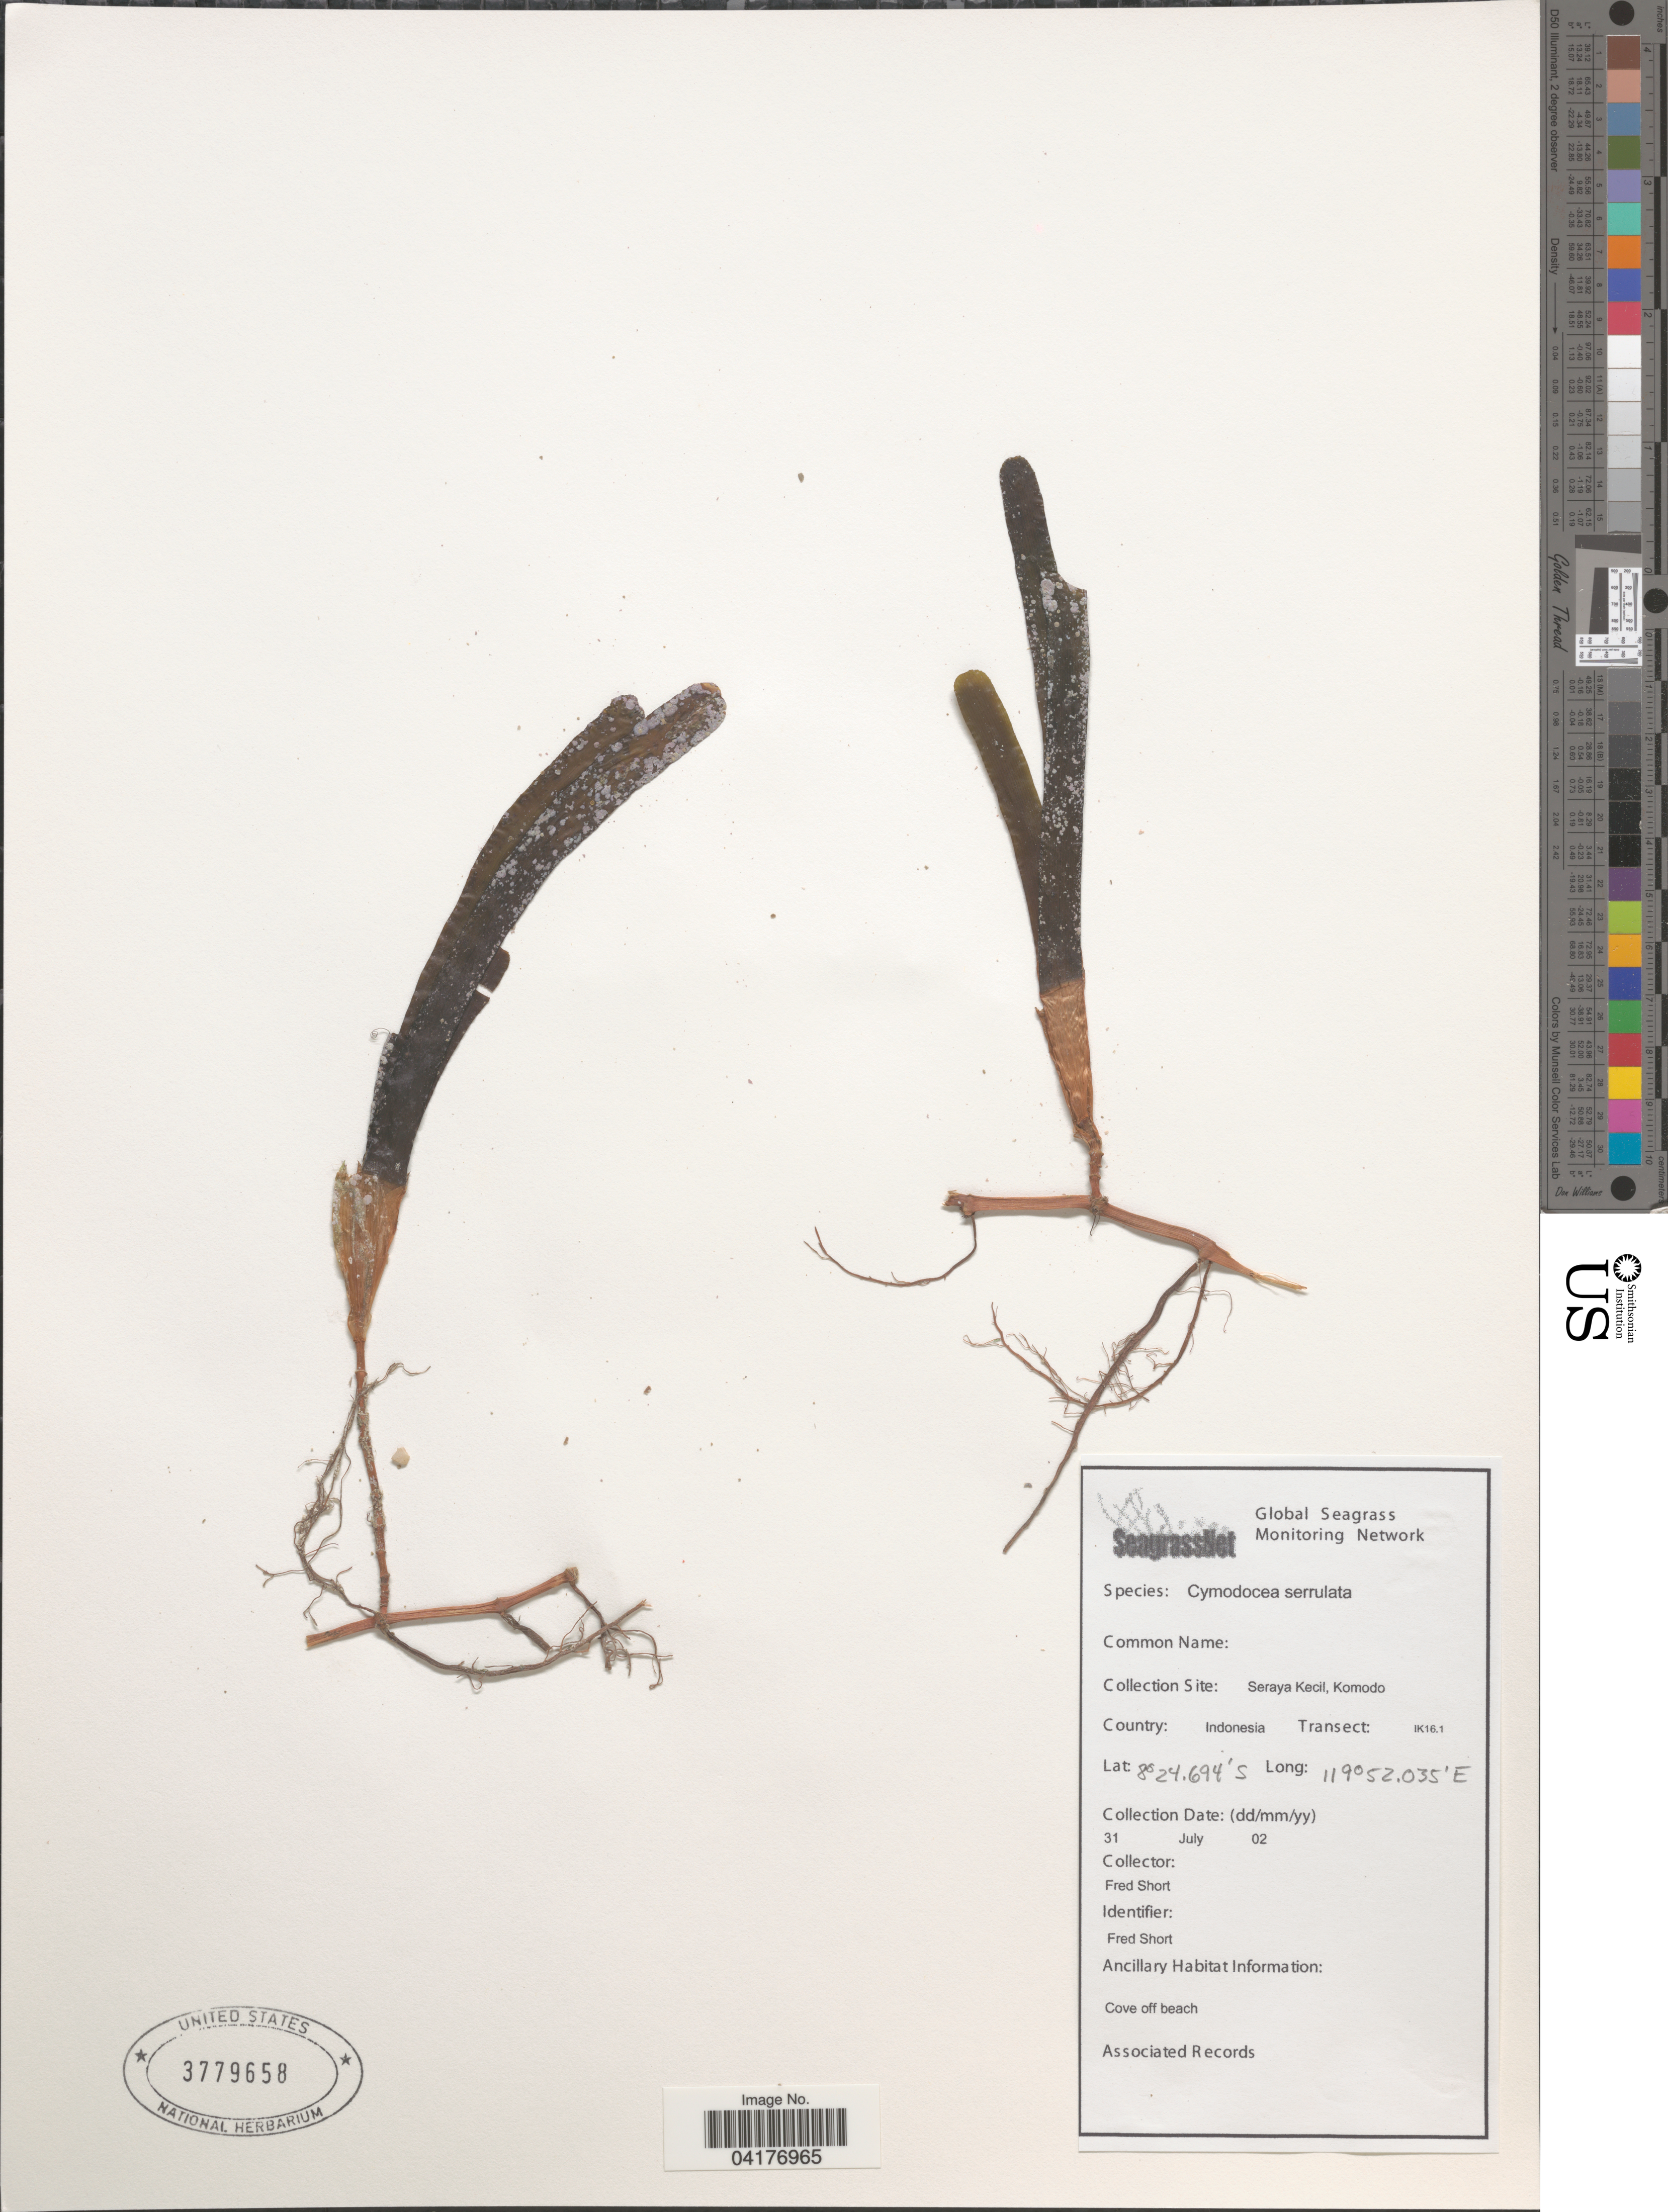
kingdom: Plantae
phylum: Tracheophyta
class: Liliopsida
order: Alismatales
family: Cymodoceaceae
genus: Cymodocea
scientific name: Cymodocea serrulata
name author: (R. Br.) Magnus & Ashers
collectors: F. Short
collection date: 2002-07-31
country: Indonesia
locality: Collection Site: Seraya Kecil, Komodo. Indonesia. Transect: IK16.1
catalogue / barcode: US 3779658